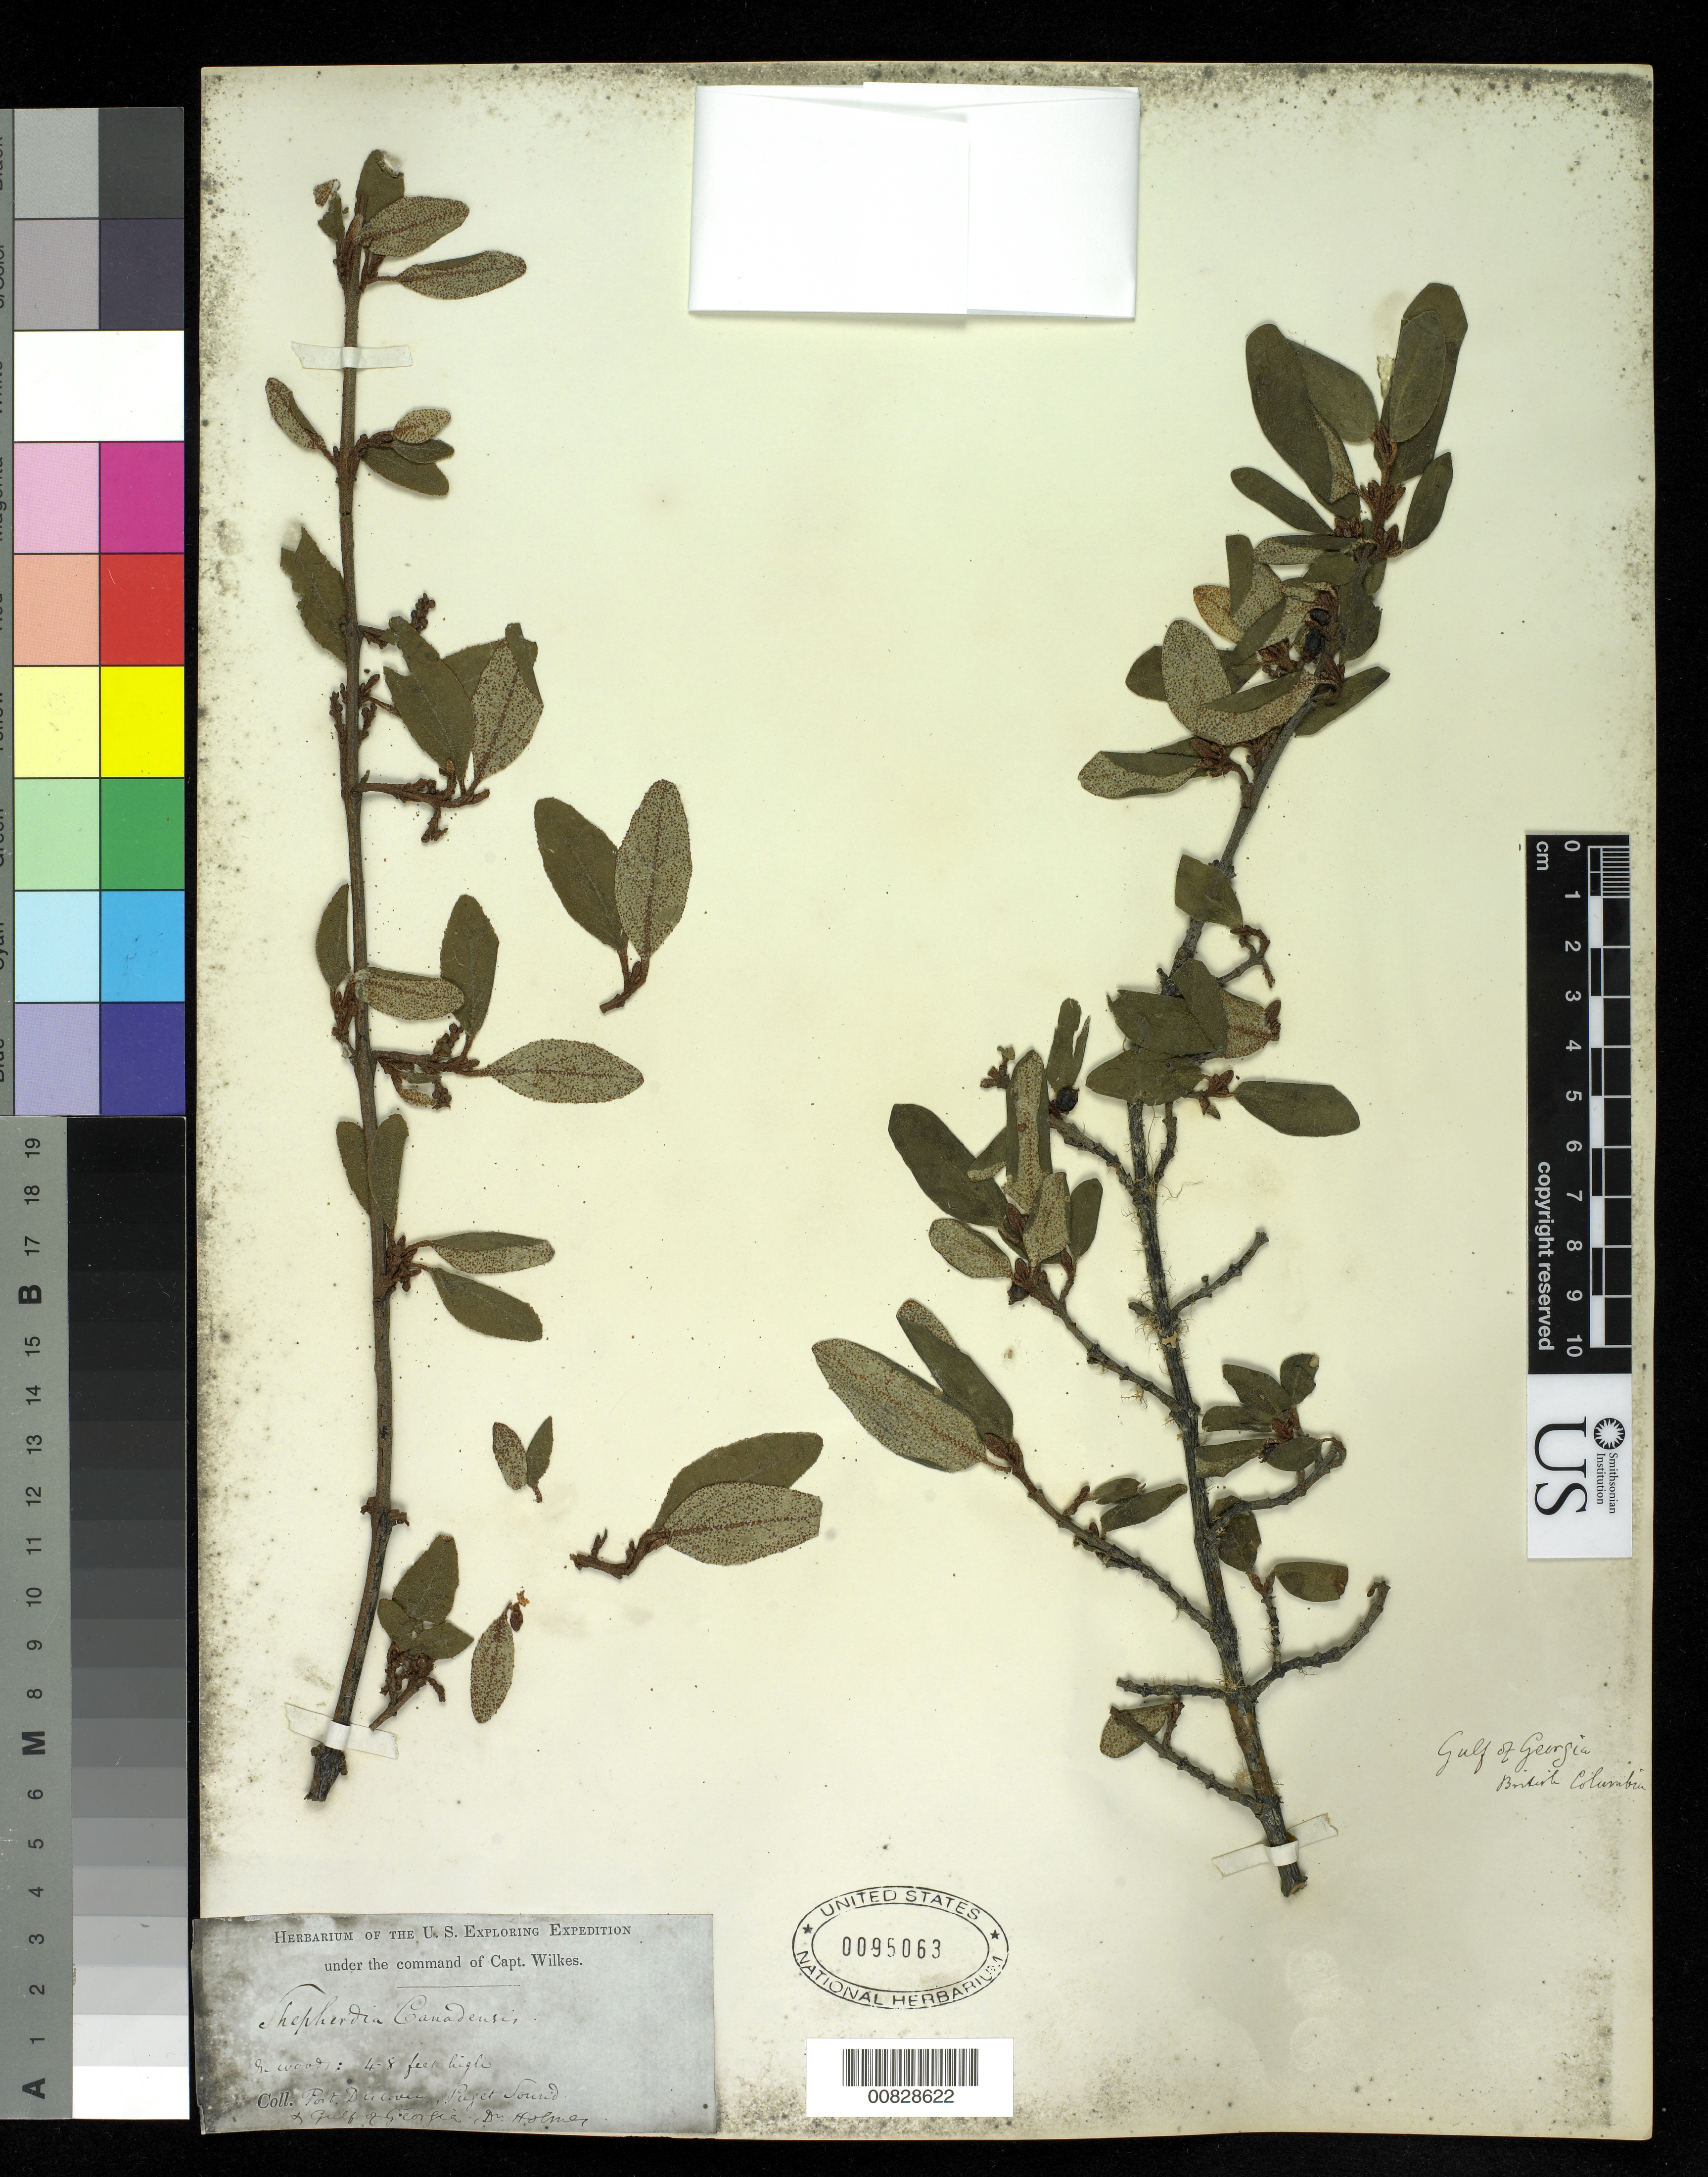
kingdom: Plantae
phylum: Tracheophyta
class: Magnoliopsida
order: Rosales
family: Elaeagnaceae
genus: Shepherdia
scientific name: Shepherdia canadensis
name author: (L.) Nutt.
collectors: Wilkes Explor. Exped.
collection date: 1838/1842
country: United States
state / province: Washington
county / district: King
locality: Port Discovery, Puget Sound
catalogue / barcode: US 95063